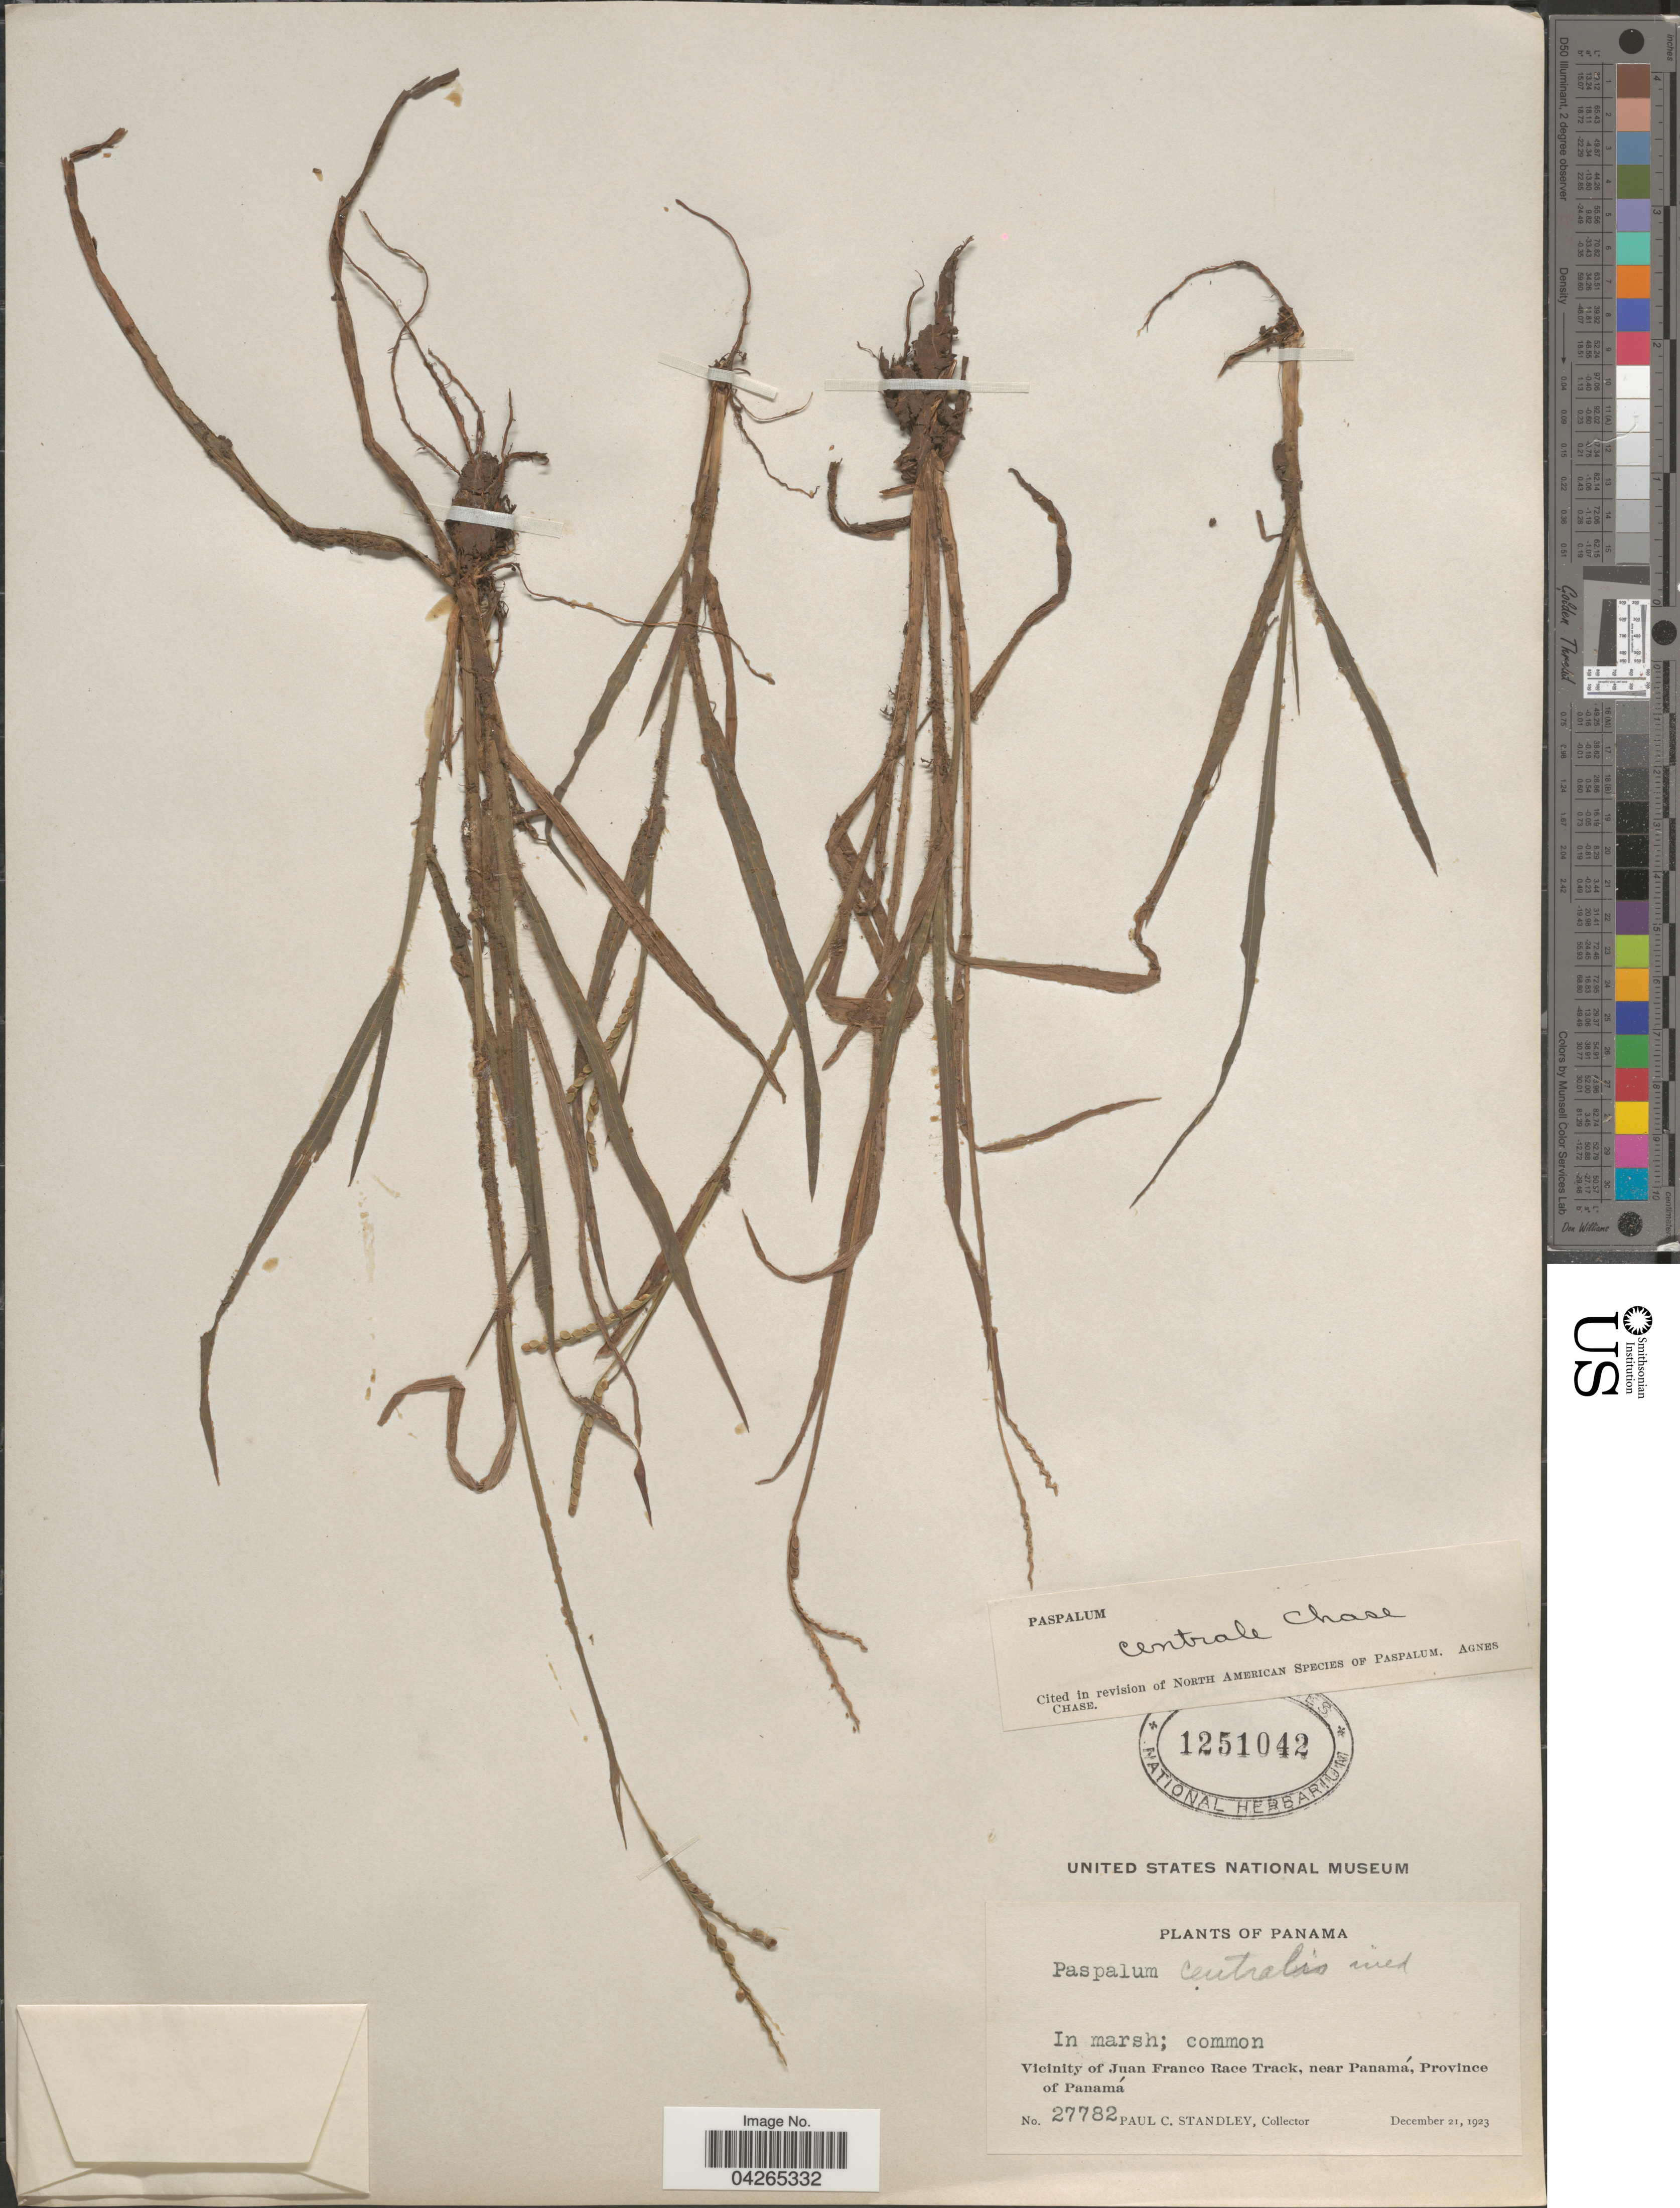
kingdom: Plantae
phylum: Tracheophyta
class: Liliopsida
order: Poales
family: Poaceae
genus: Paspalum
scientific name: Paspalum centrale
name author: Chase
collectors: P. C. Standley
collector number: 27782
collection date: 1923-12-21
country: Panama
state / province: Panamá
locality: Vicinity of Juan Franco Race Track, near Panamá.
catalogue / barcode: US 1251042